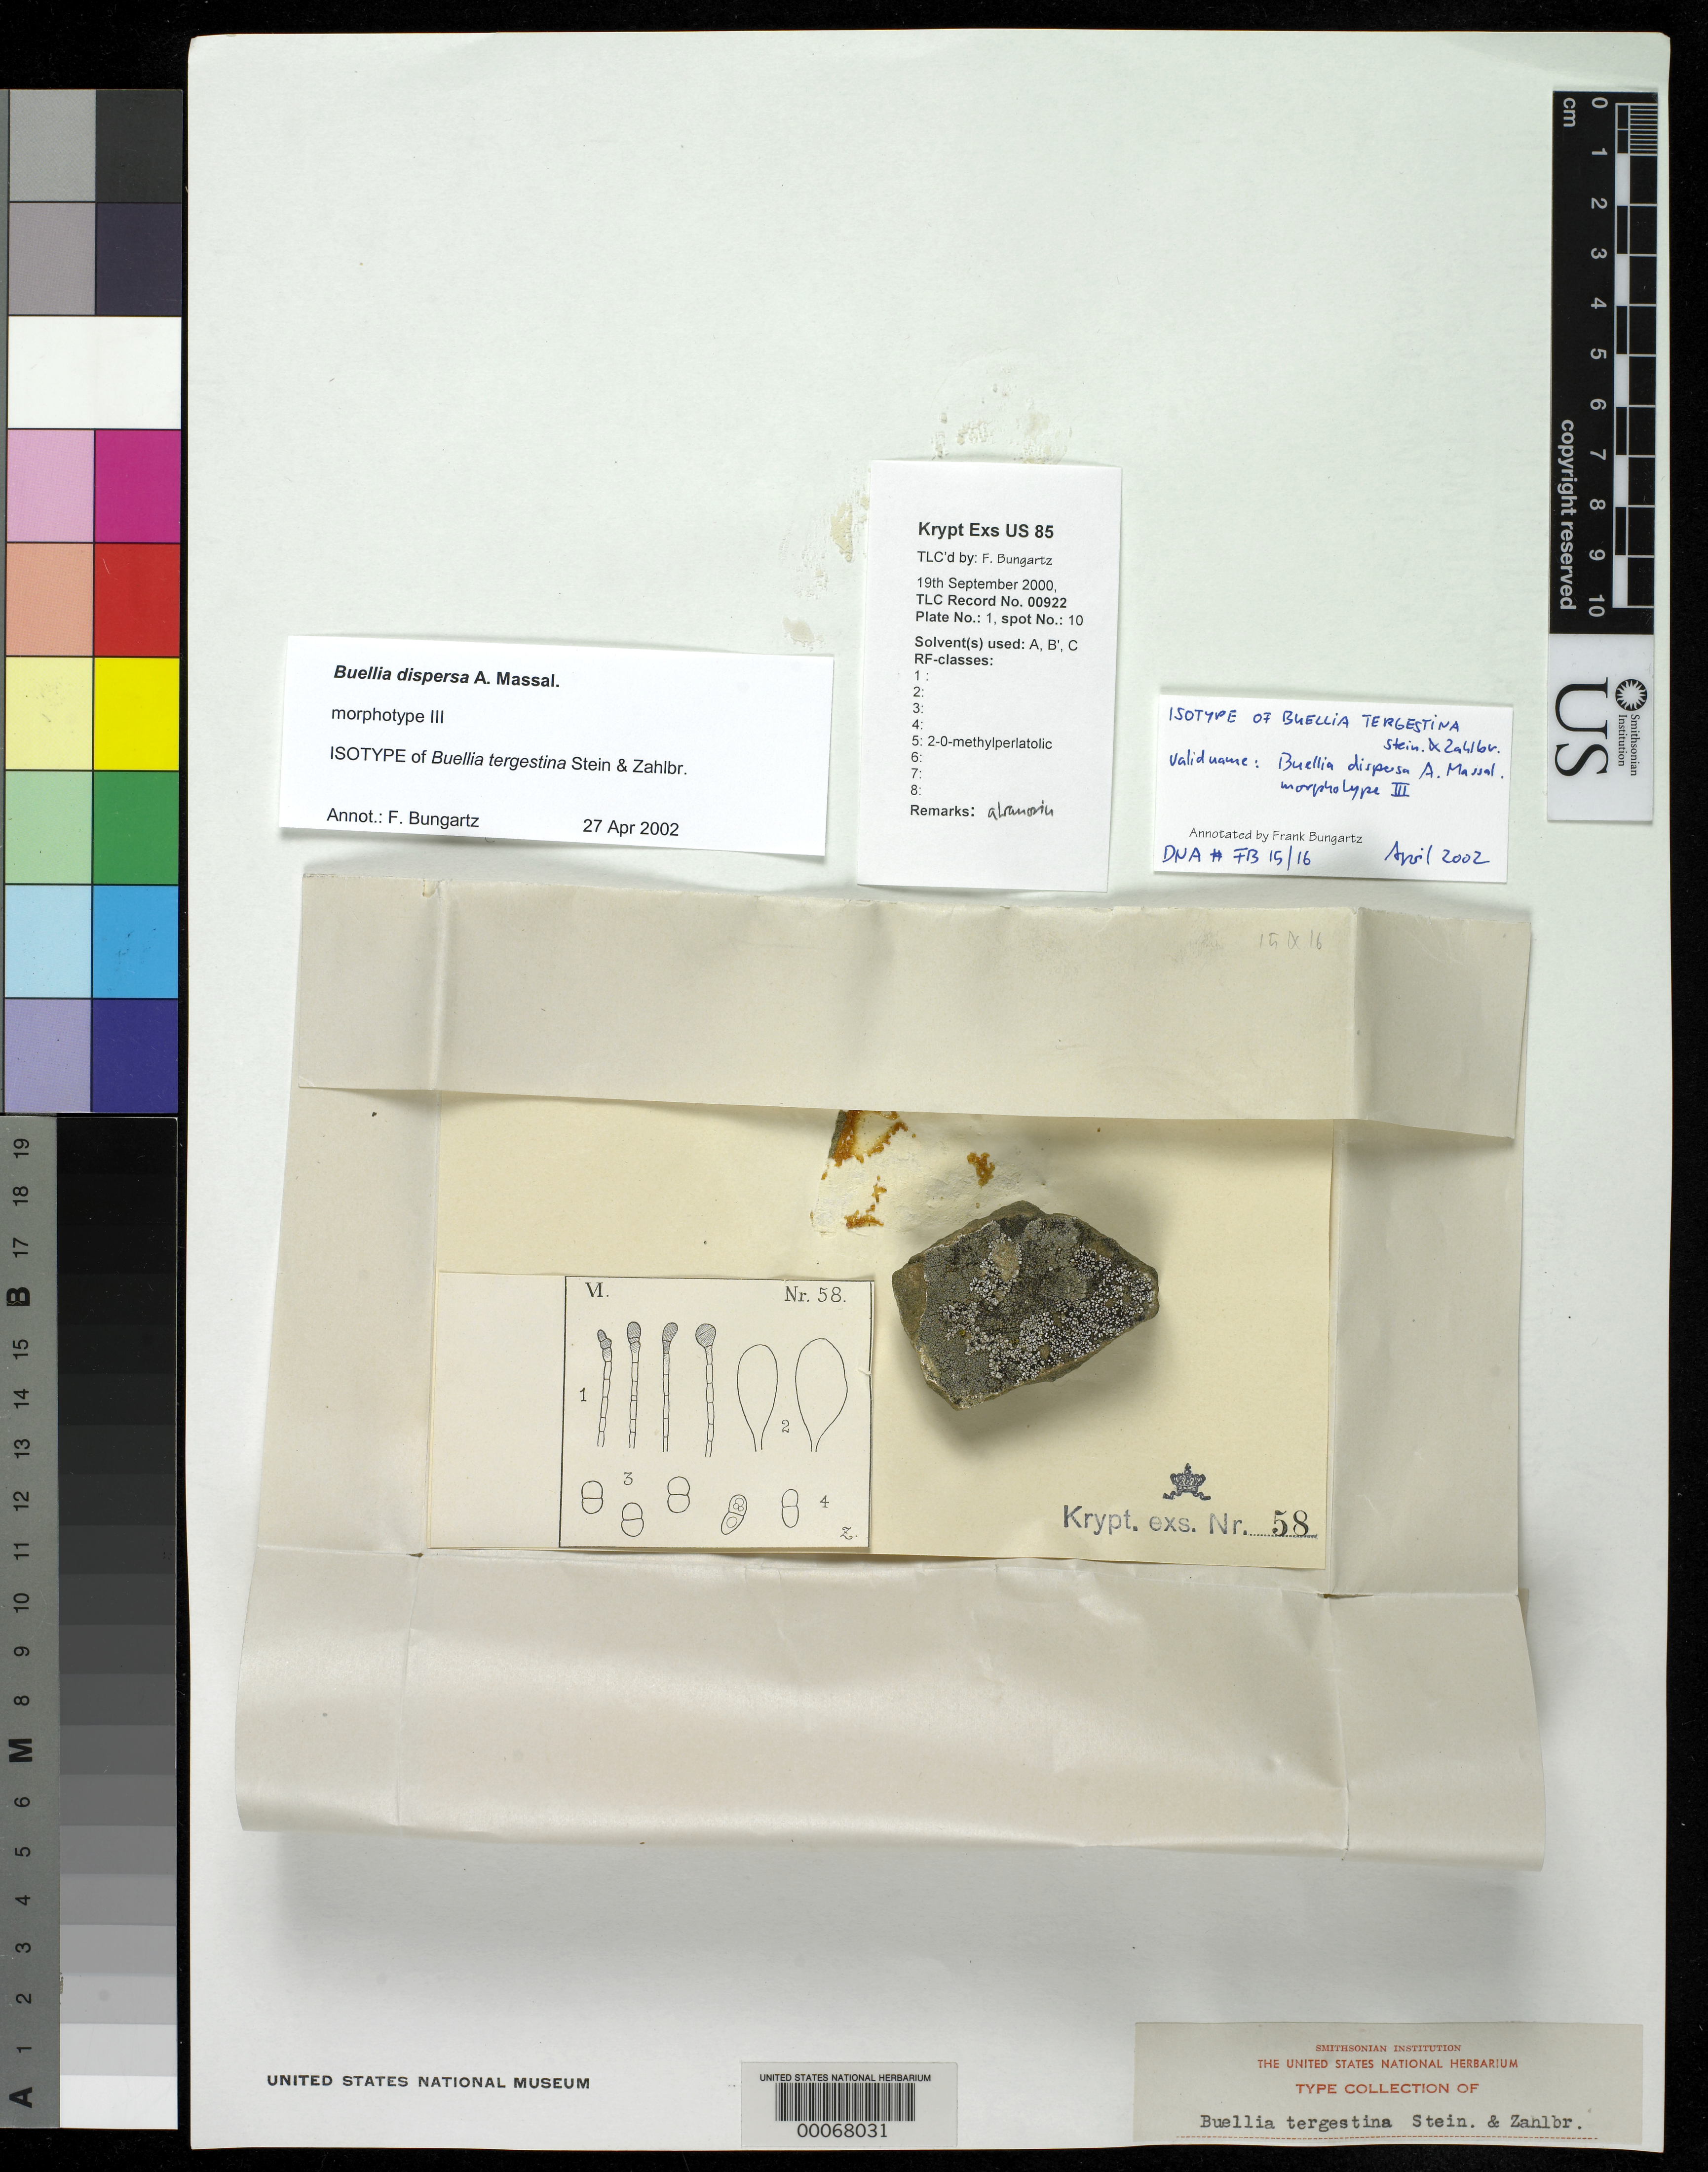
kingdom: Fungi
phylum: Ascomycota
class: Lecanoromycetes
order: Caliciales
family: Caliciaceae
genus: Buellia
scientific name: Buellia tergestina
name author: J. Steiner & Zahlbr.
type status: Type Collection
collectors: J. Schuler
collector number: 58 (Krypt. Exs.)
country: Austria